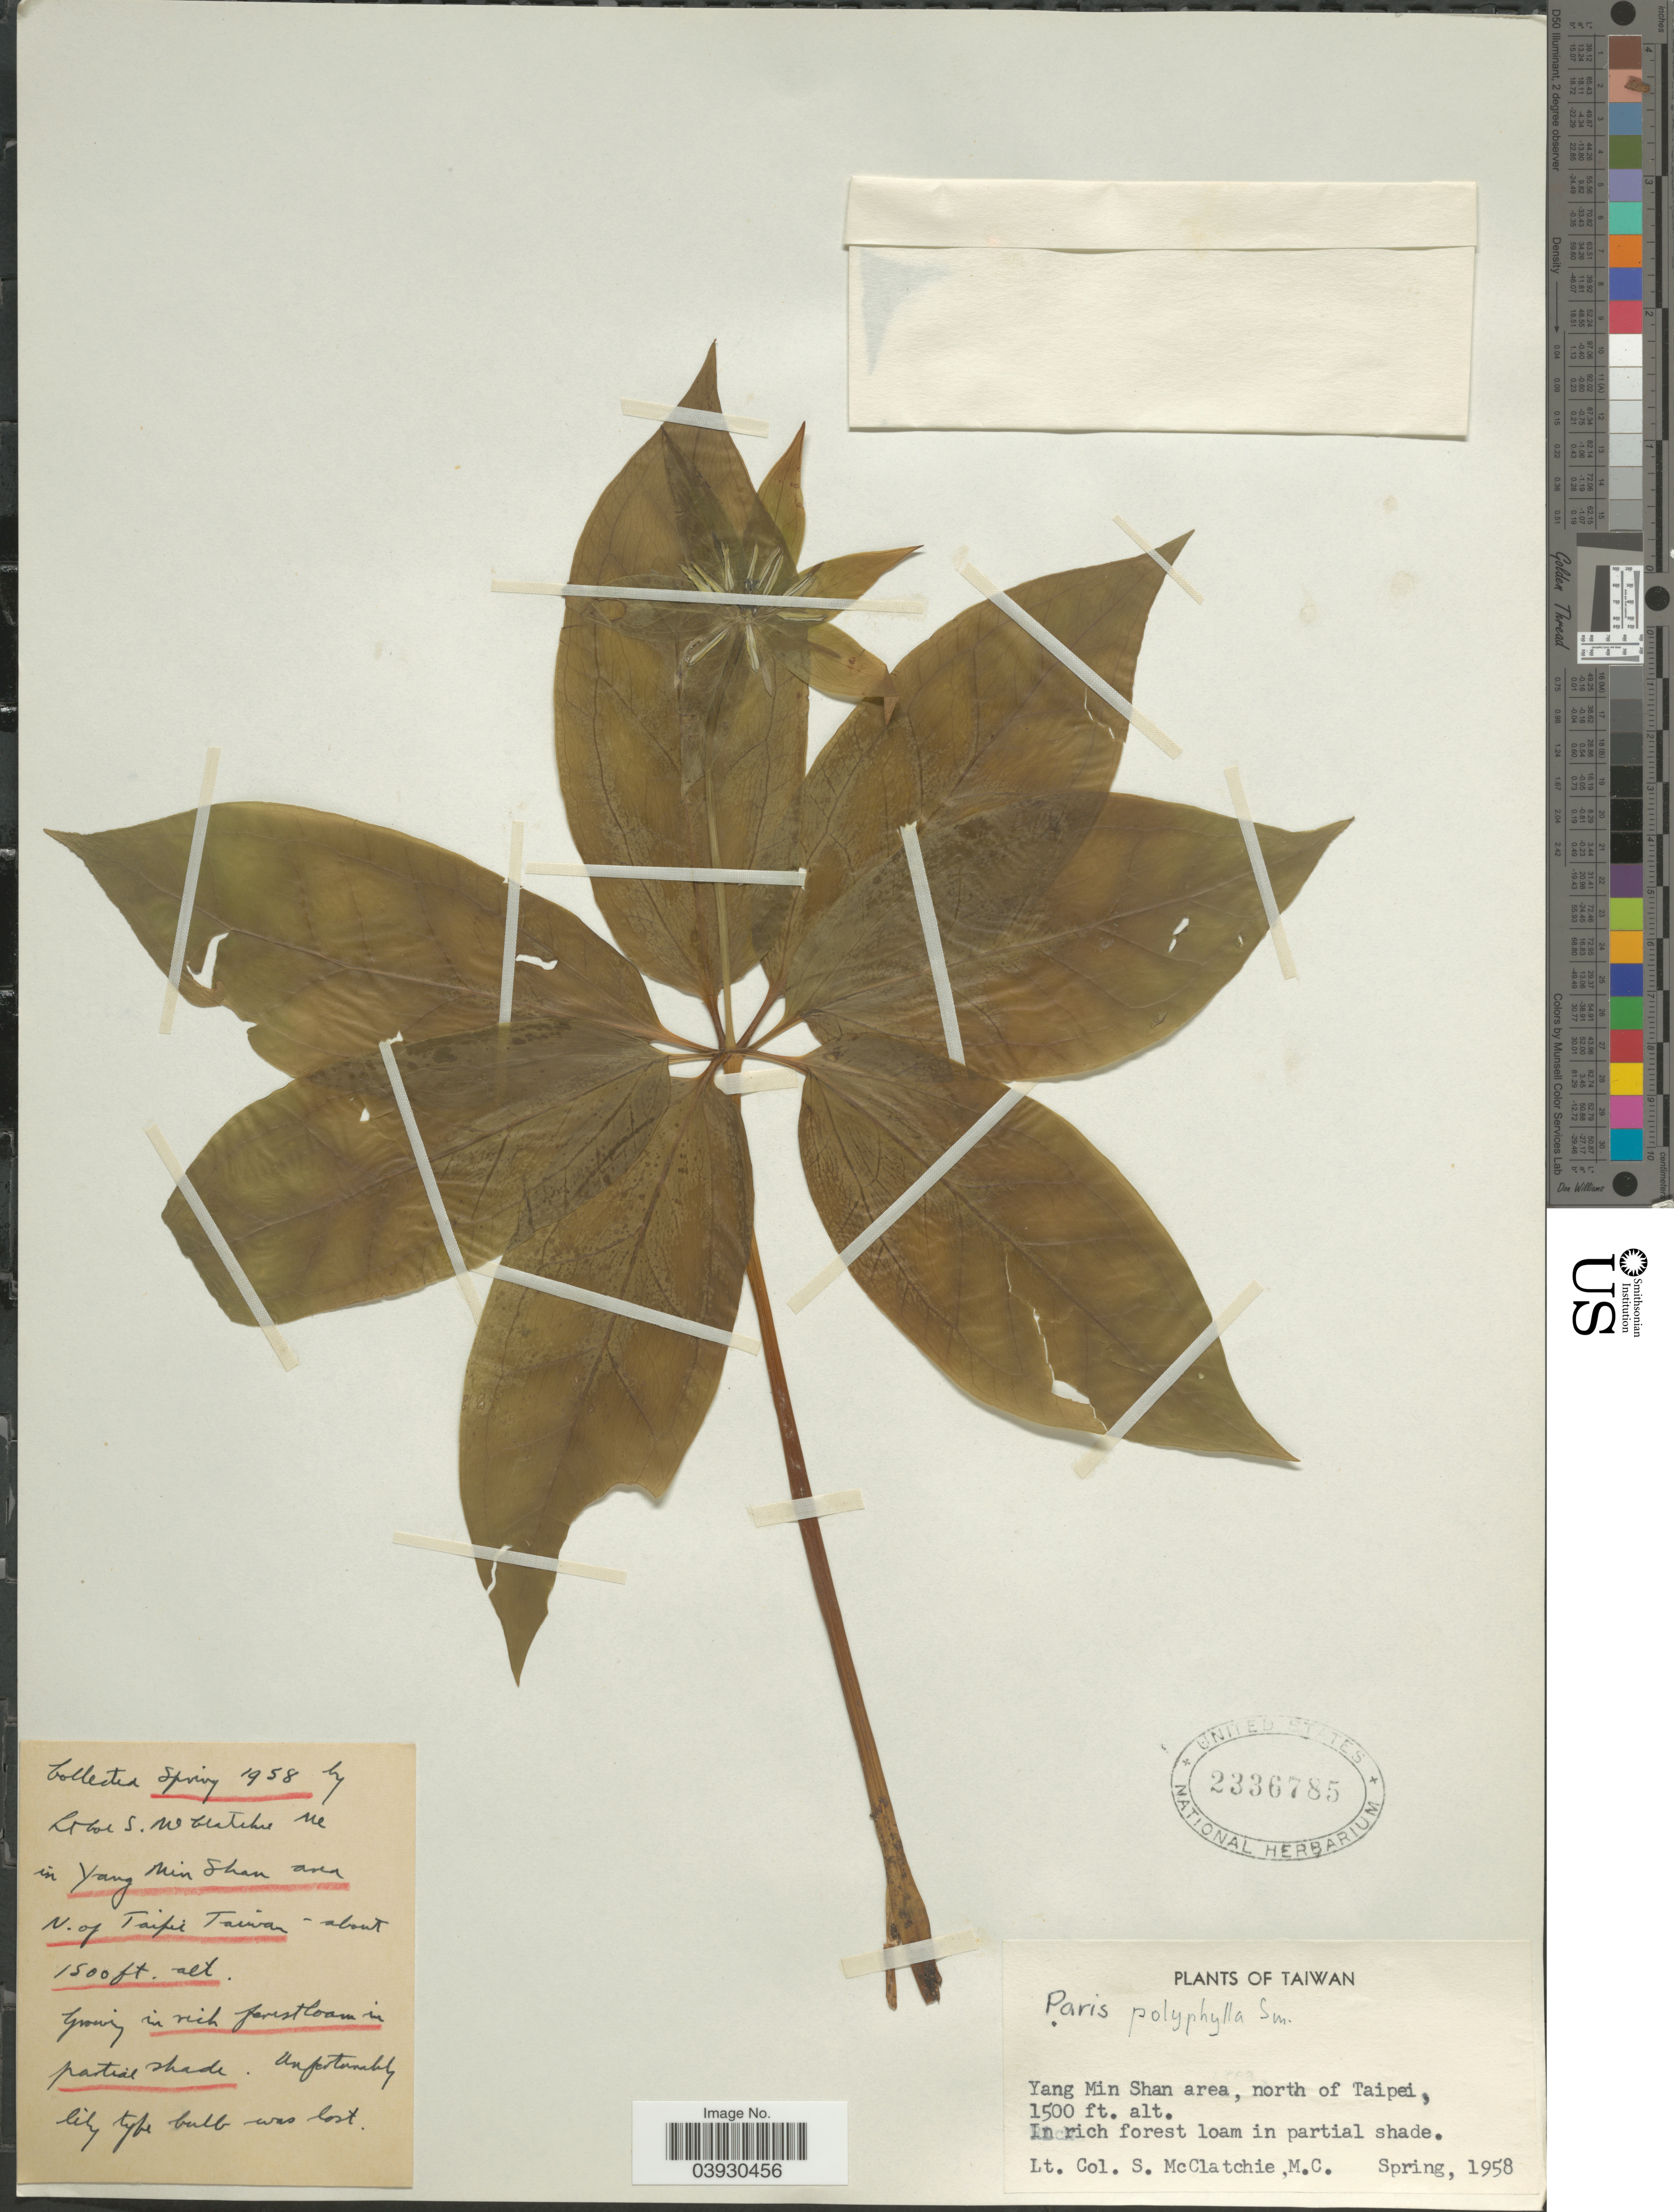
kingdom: Plantae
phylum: Tracheophyta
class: Liliopsida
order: Liliales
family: Melanthiaceae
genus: Paris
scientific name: Paris polyphylla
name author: Sm.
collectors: S. McClatchie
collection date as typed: Spring 1958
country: Taiwan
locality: Yang Min Shan area, north of Taipei.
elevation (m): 457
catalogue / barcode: US 2336785